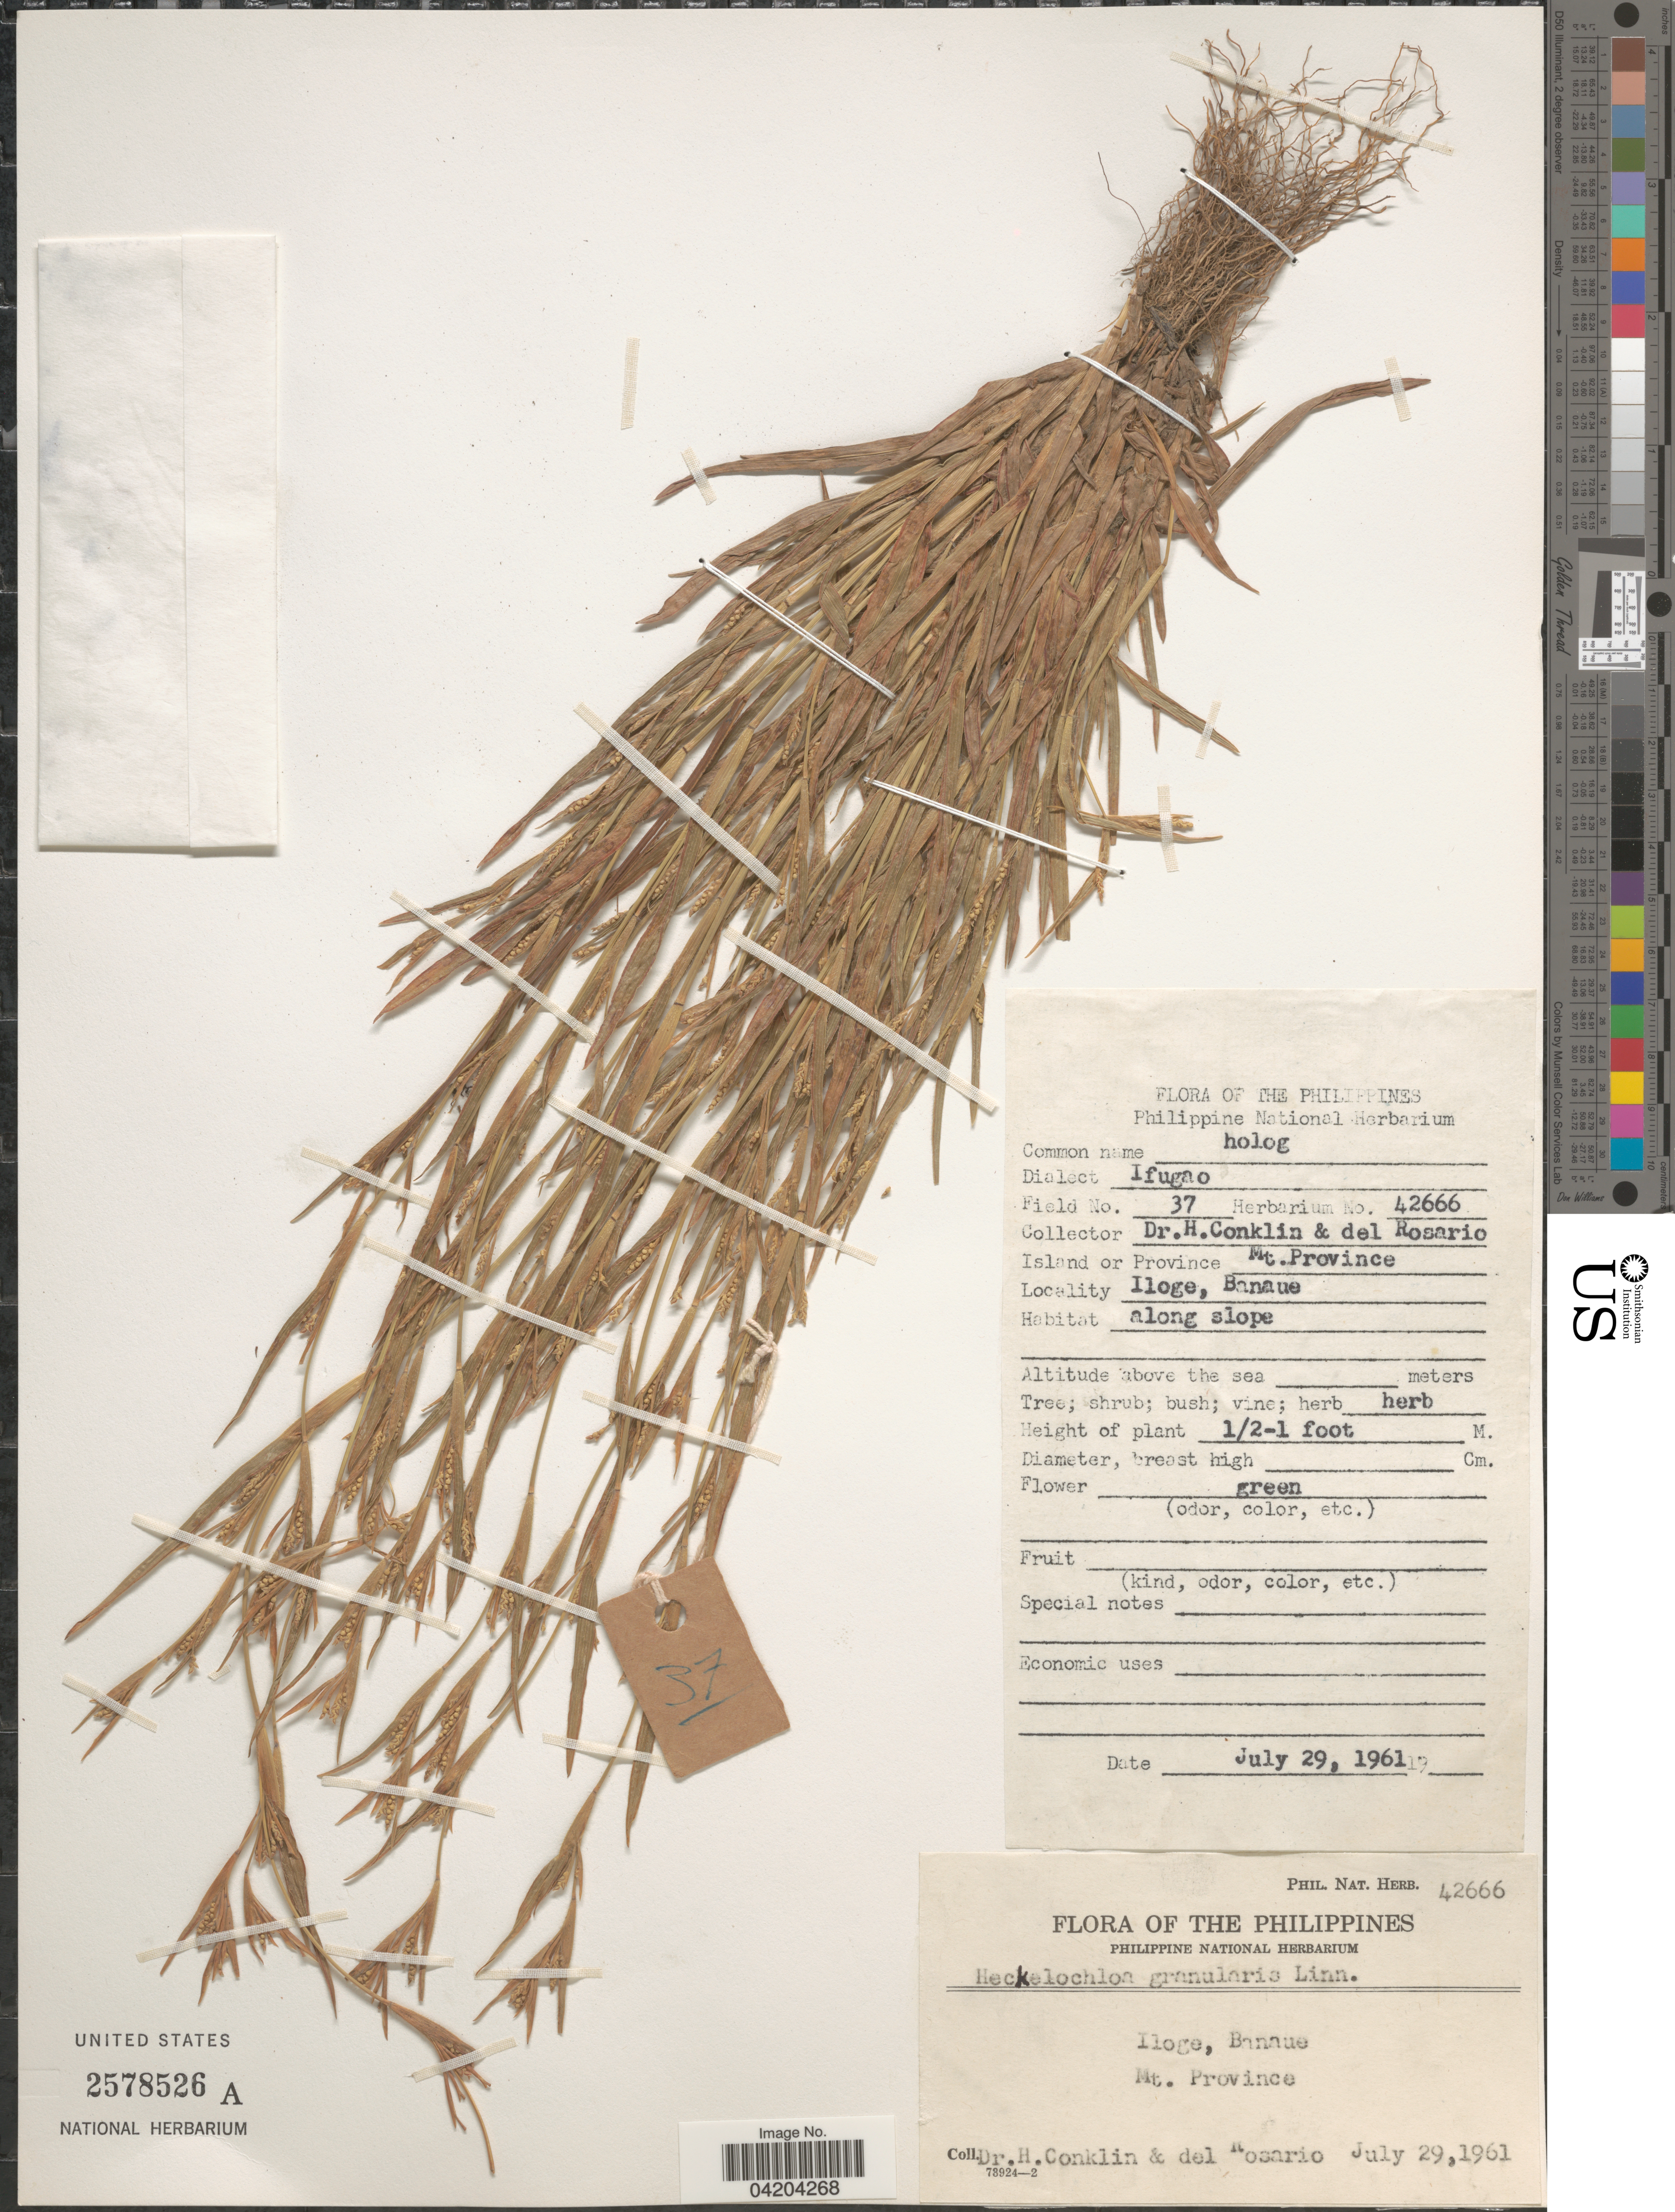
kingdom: Plantae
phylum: Tracheophyta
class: Liliopsida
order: Poales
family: Poaceae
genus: Mnesithea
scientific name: Mnesithea granularis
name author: (L.) de Koning & Sosef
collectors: H. Conklin & H. Del Rosario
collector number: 37/Phil. Nat. Herb. 42666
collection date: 1961-07-29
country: Philippines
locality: Iloge, Banaue. Mt. Province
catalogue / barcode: US 2578526A